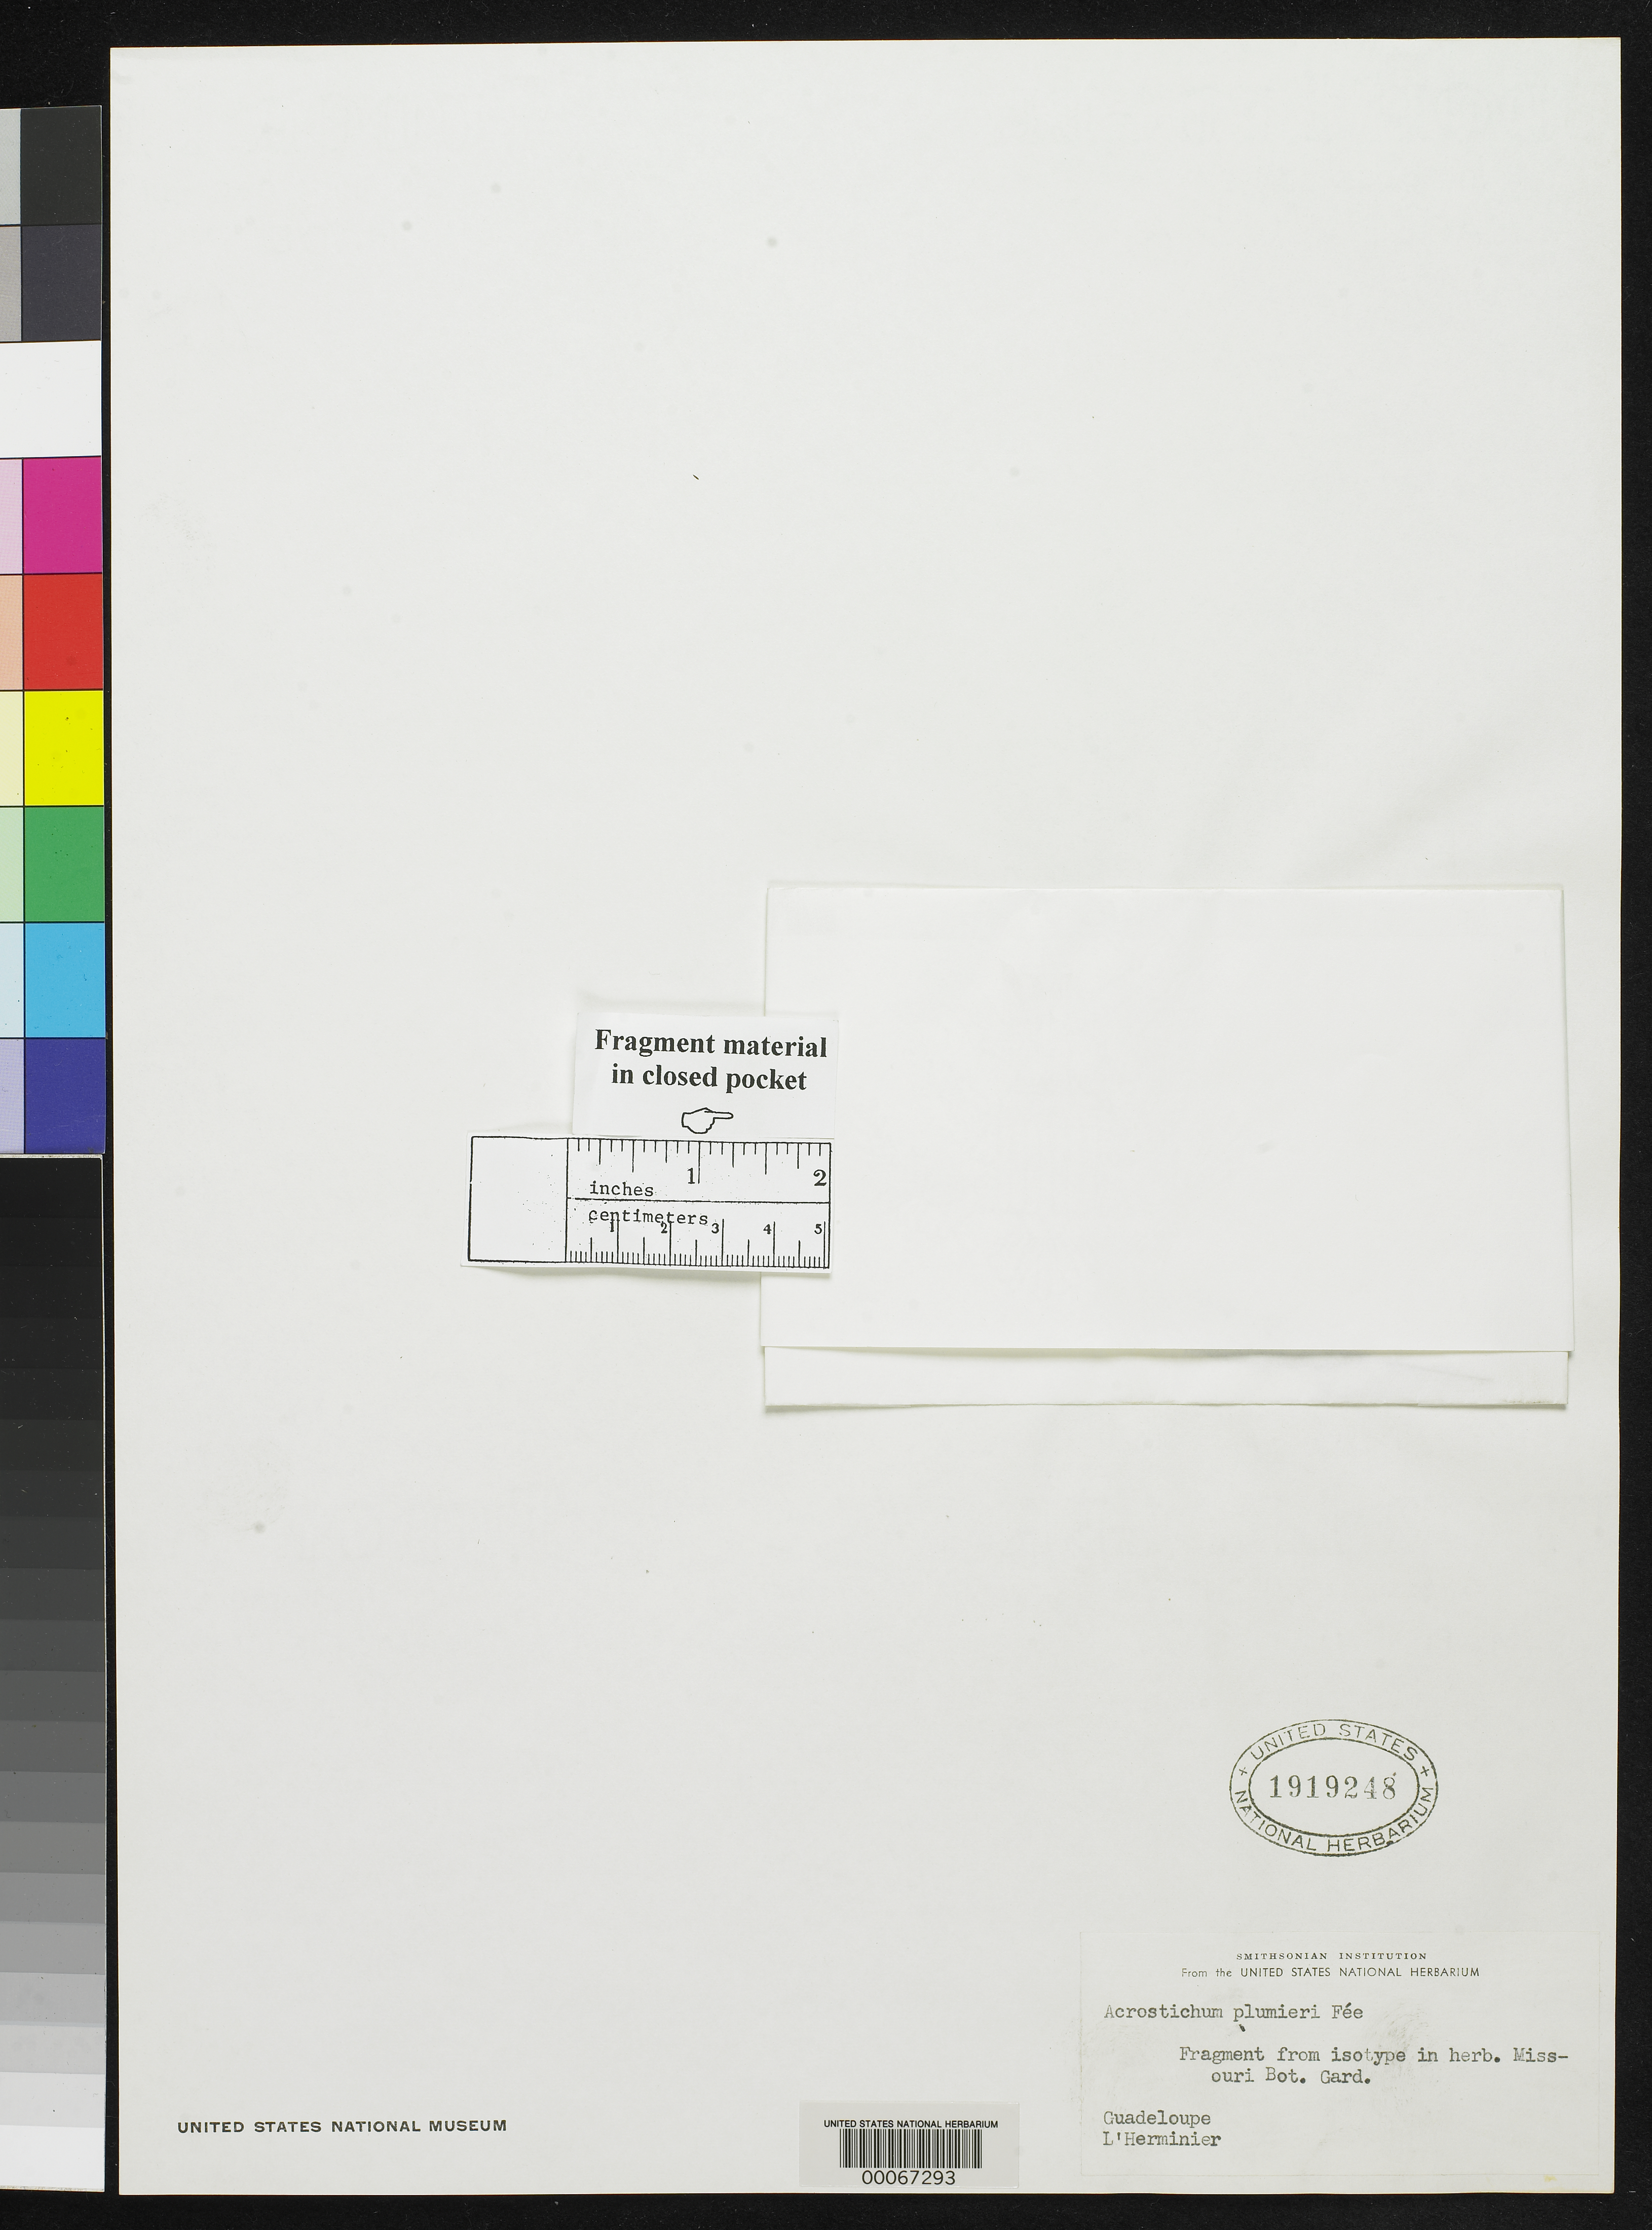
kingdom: Plantae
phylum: Tracheophyta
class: Polypodiopsida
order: Polypodiales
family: Pteridaceae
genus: Acrostichum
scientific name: Acrostichum plumieri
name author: Fée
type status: Type Fragment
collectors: F. L'Herminier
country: Guadeloupe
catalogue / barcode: US 1919248